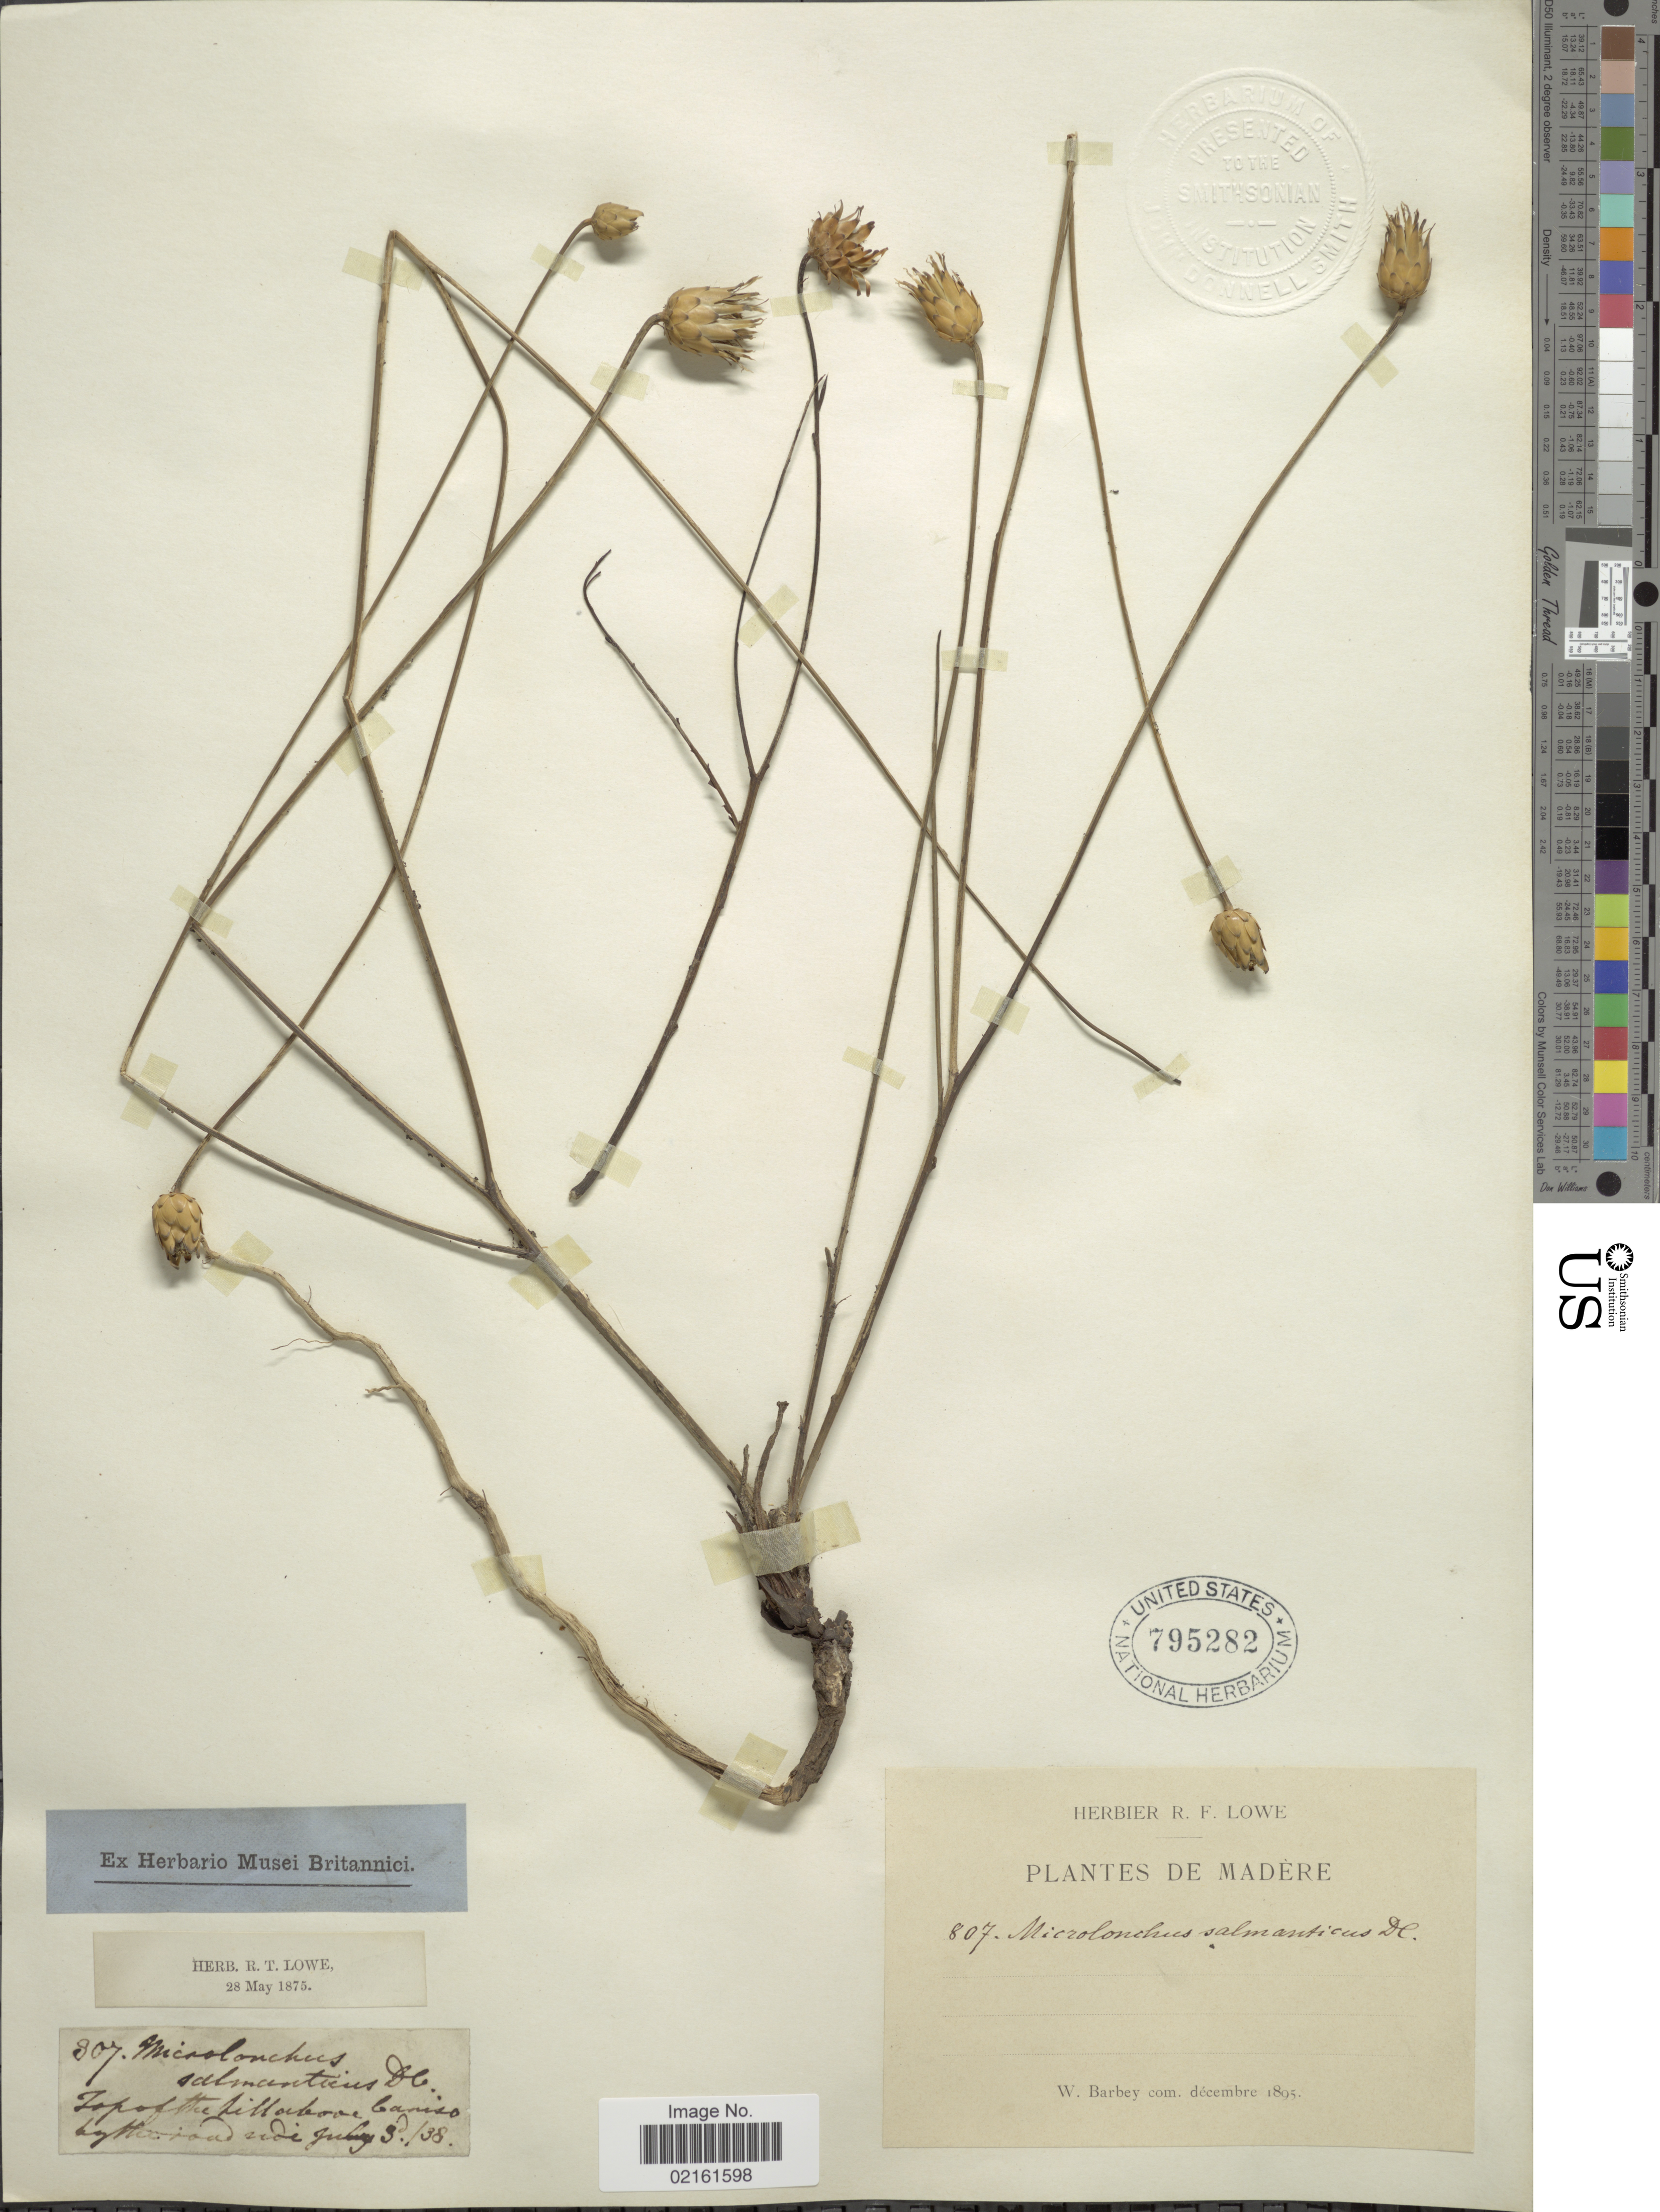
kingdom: Plantae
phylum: Tracheophyta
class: Magnoliopsida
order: Asterales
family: Asteraceae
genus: Mantisalca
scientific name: Mantisalca salmantica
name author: (L.) Briq. & Cav.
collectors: ex herb. R. F. Lowe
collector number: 807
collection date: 1895-07-03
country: Portugal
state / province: Madeira (Aut. Reg.)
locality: Madère. Top of the hill above Caniso by Mex. ioud [interpreted]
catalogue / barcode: US 795282